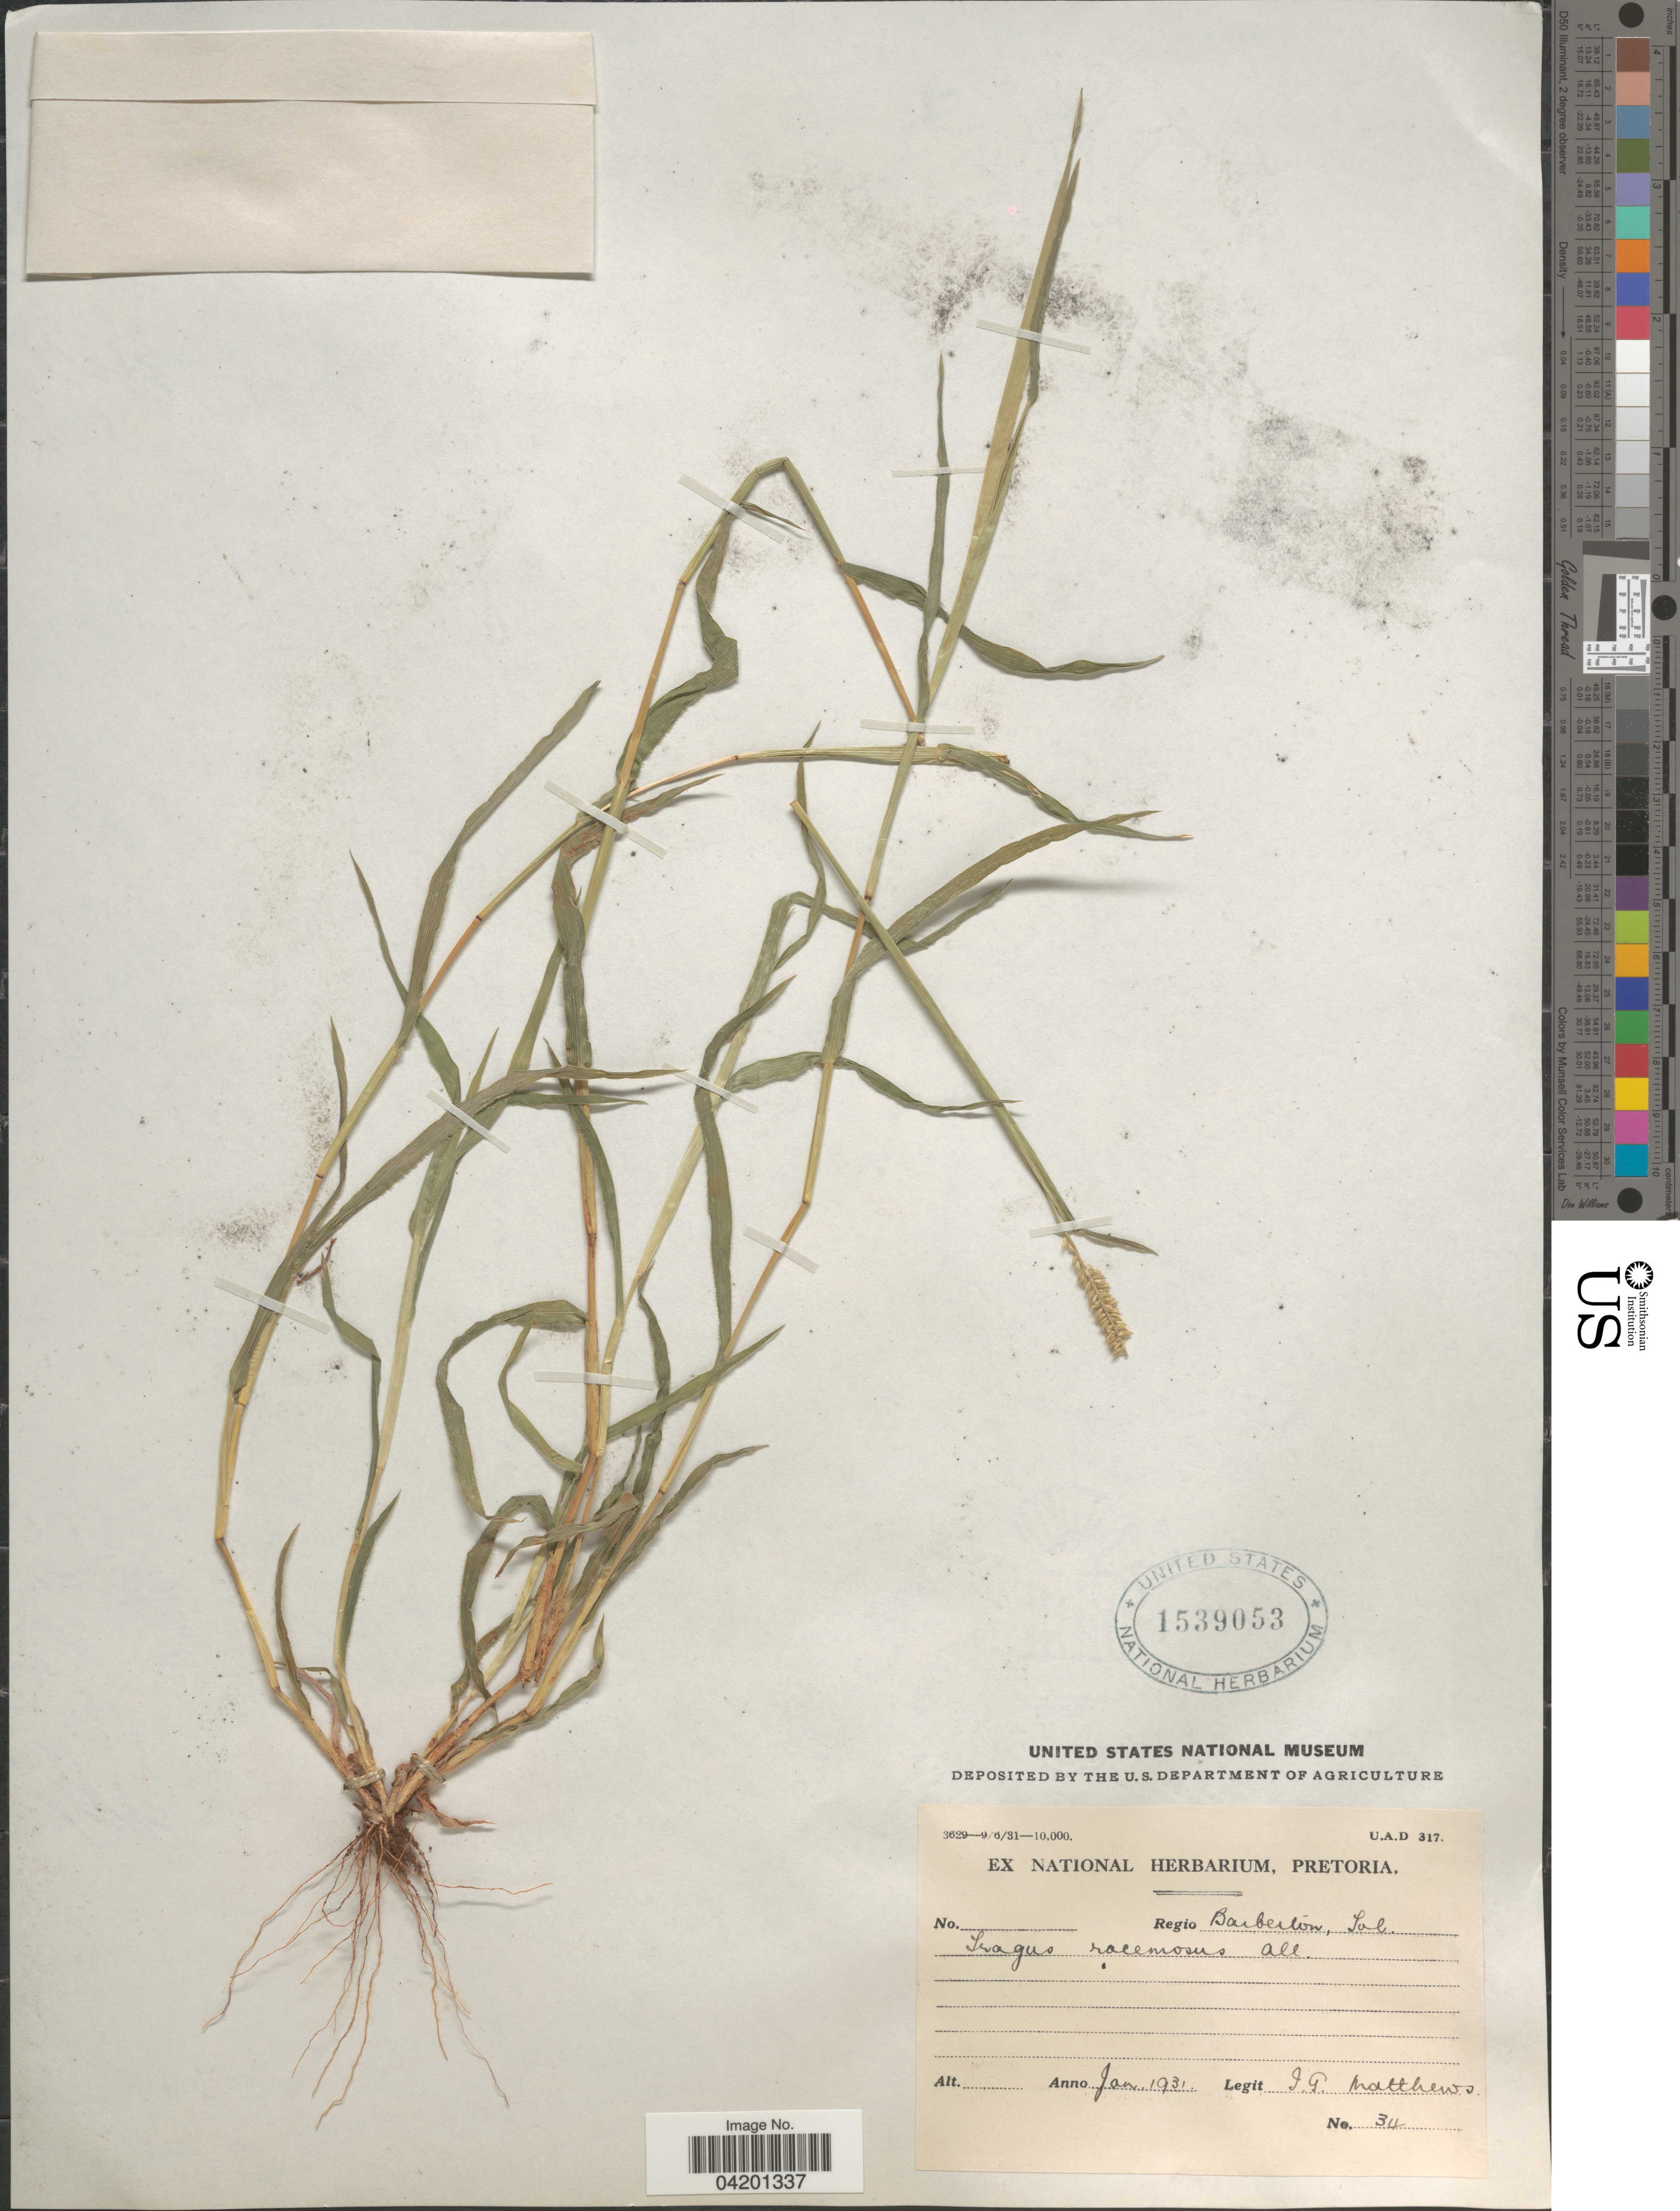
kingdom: Plantae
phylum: Tracheophyta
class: Liliopsida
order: Poales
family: Poaceae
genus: Tragus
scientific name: Tragus racemosus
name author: (L.) All.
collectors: J. Matthews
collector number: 34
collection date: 1931-01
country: South Africa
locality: Regio Barberton, Tvl.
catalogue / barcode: US 1539053